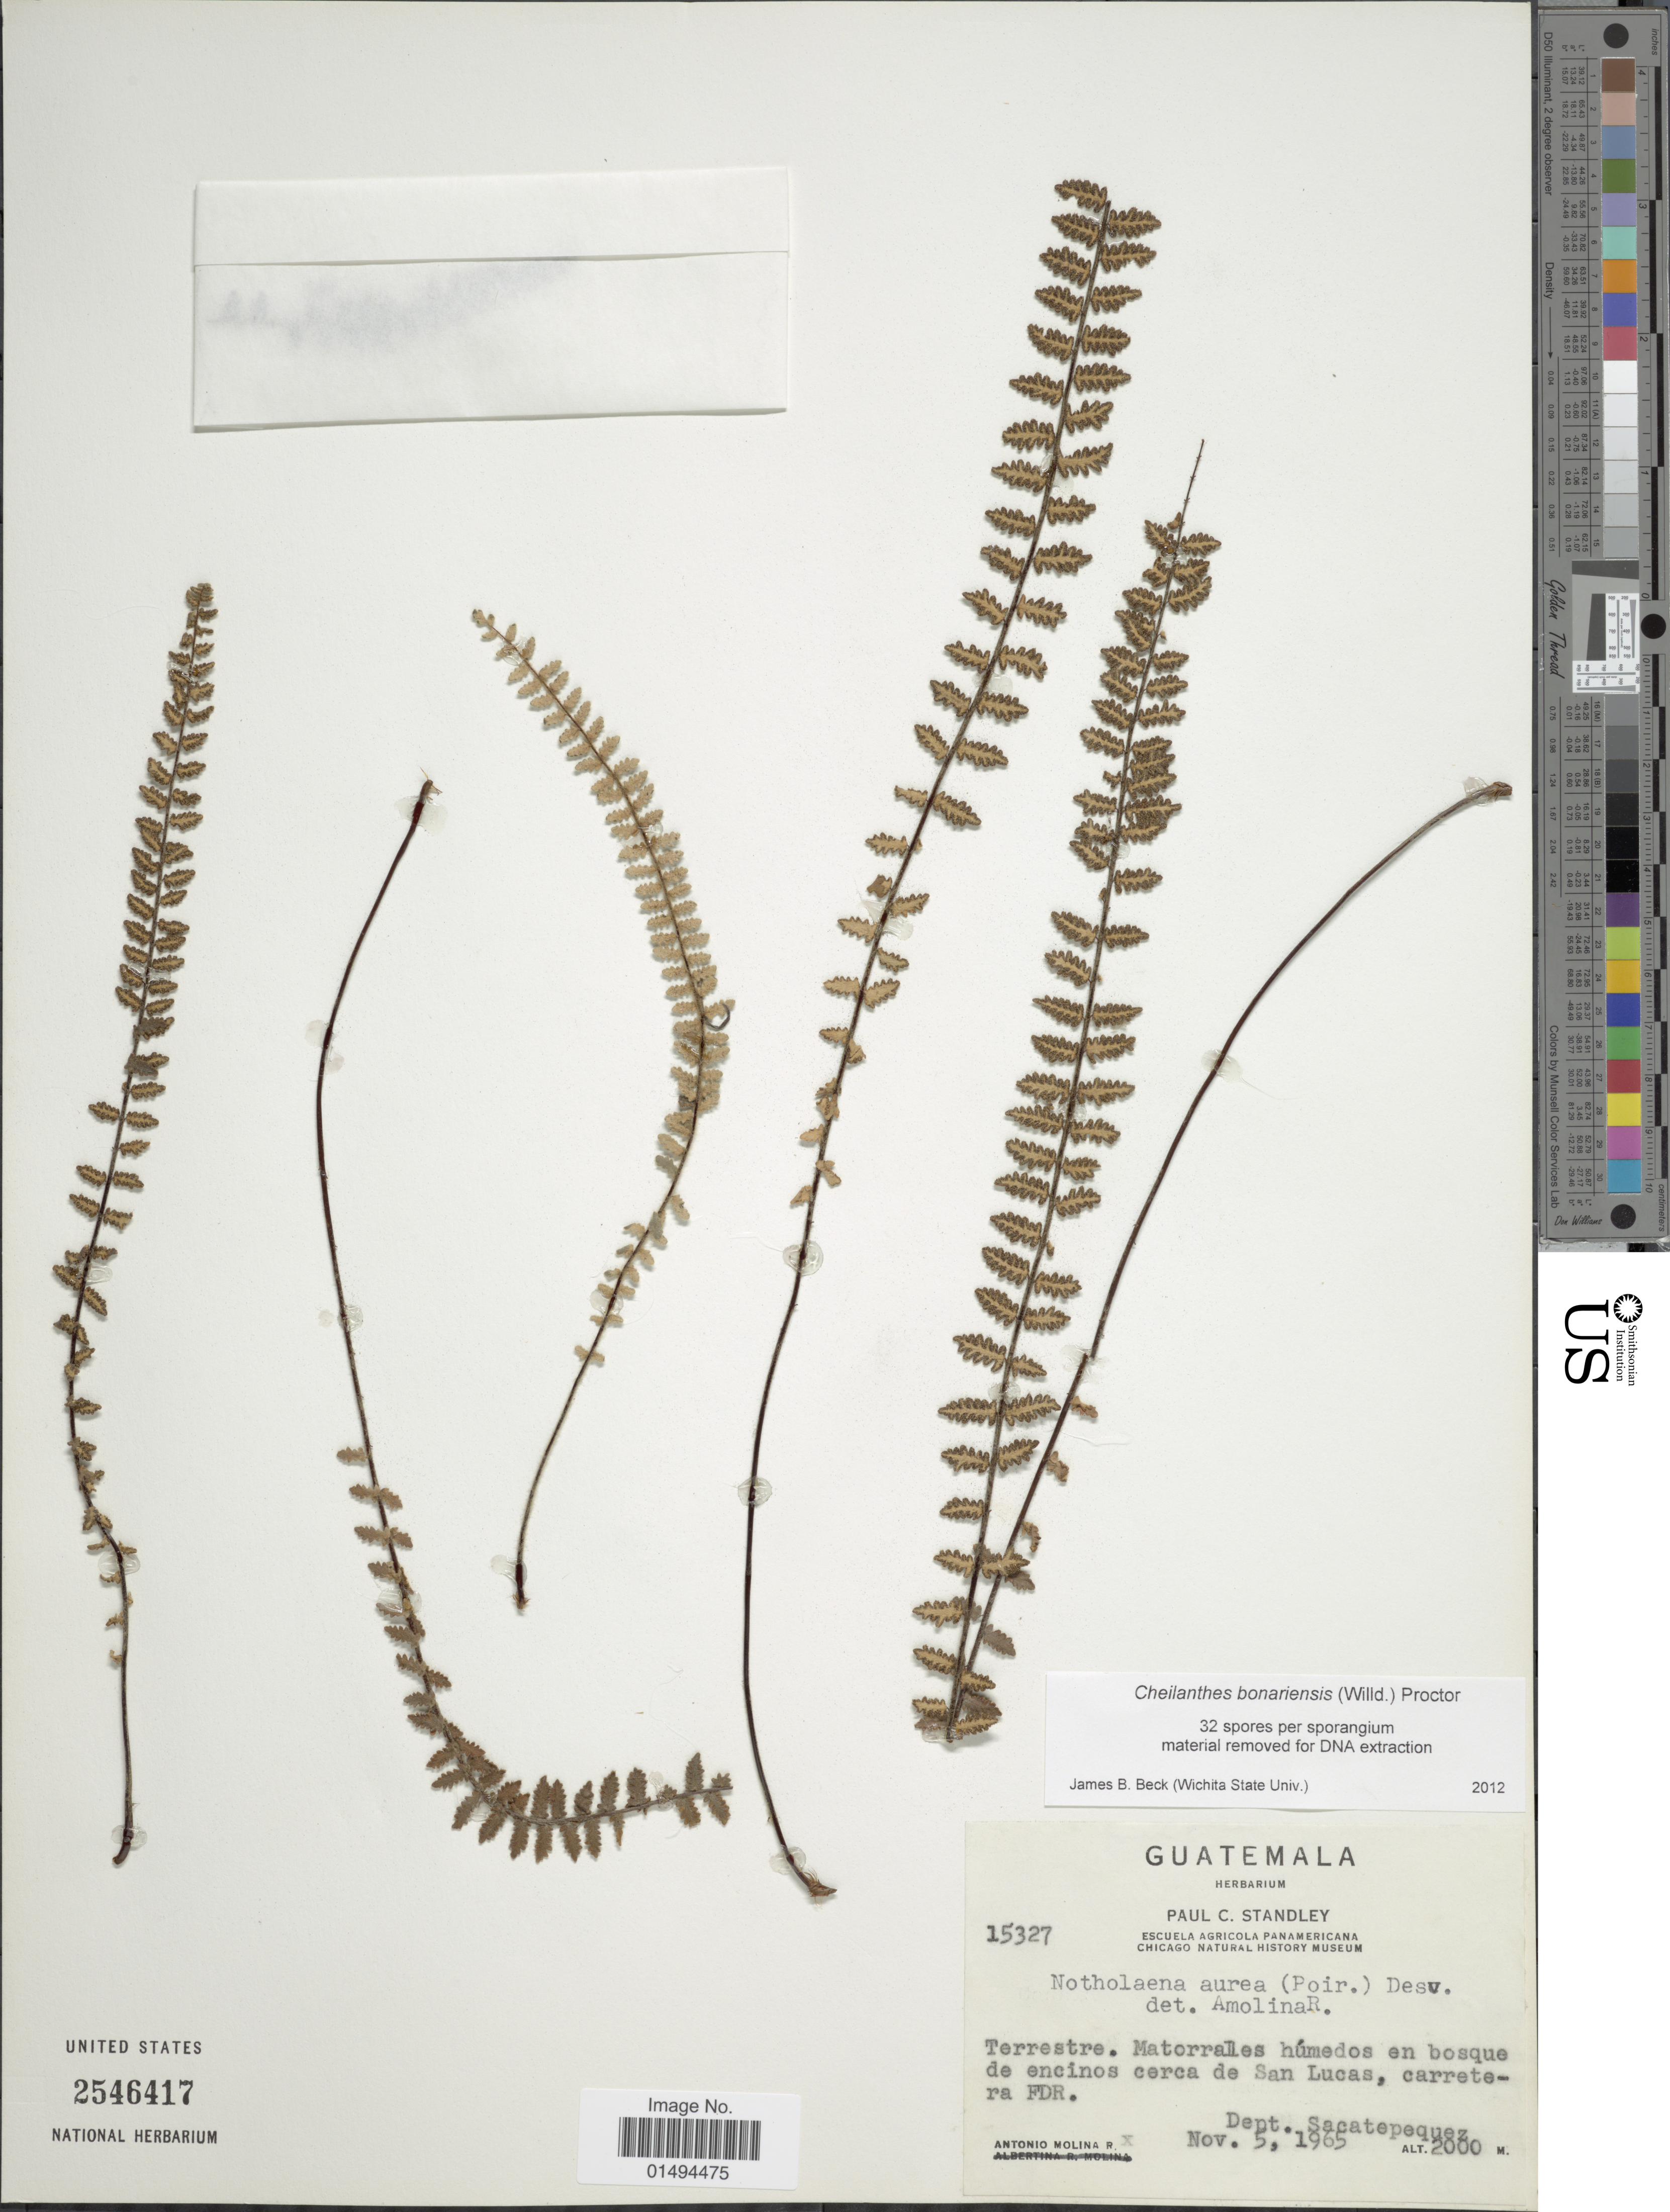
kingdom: Plantae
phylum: Tracheophyta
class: Polypodiopsida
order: Polypodiales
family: Pteridaceae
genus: Myriopteris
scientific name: Myriopteris aurea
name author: (Poir.) Grusz & Windham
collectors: A. Molina R.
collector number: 15327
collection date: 1965-11-05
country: Guatemala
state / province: Sacatepéquez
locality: Terrestre, Matorrales humedos en bosque de encinos cerca de San Lucas, carretera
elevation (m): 2000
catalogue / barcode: US 2546417